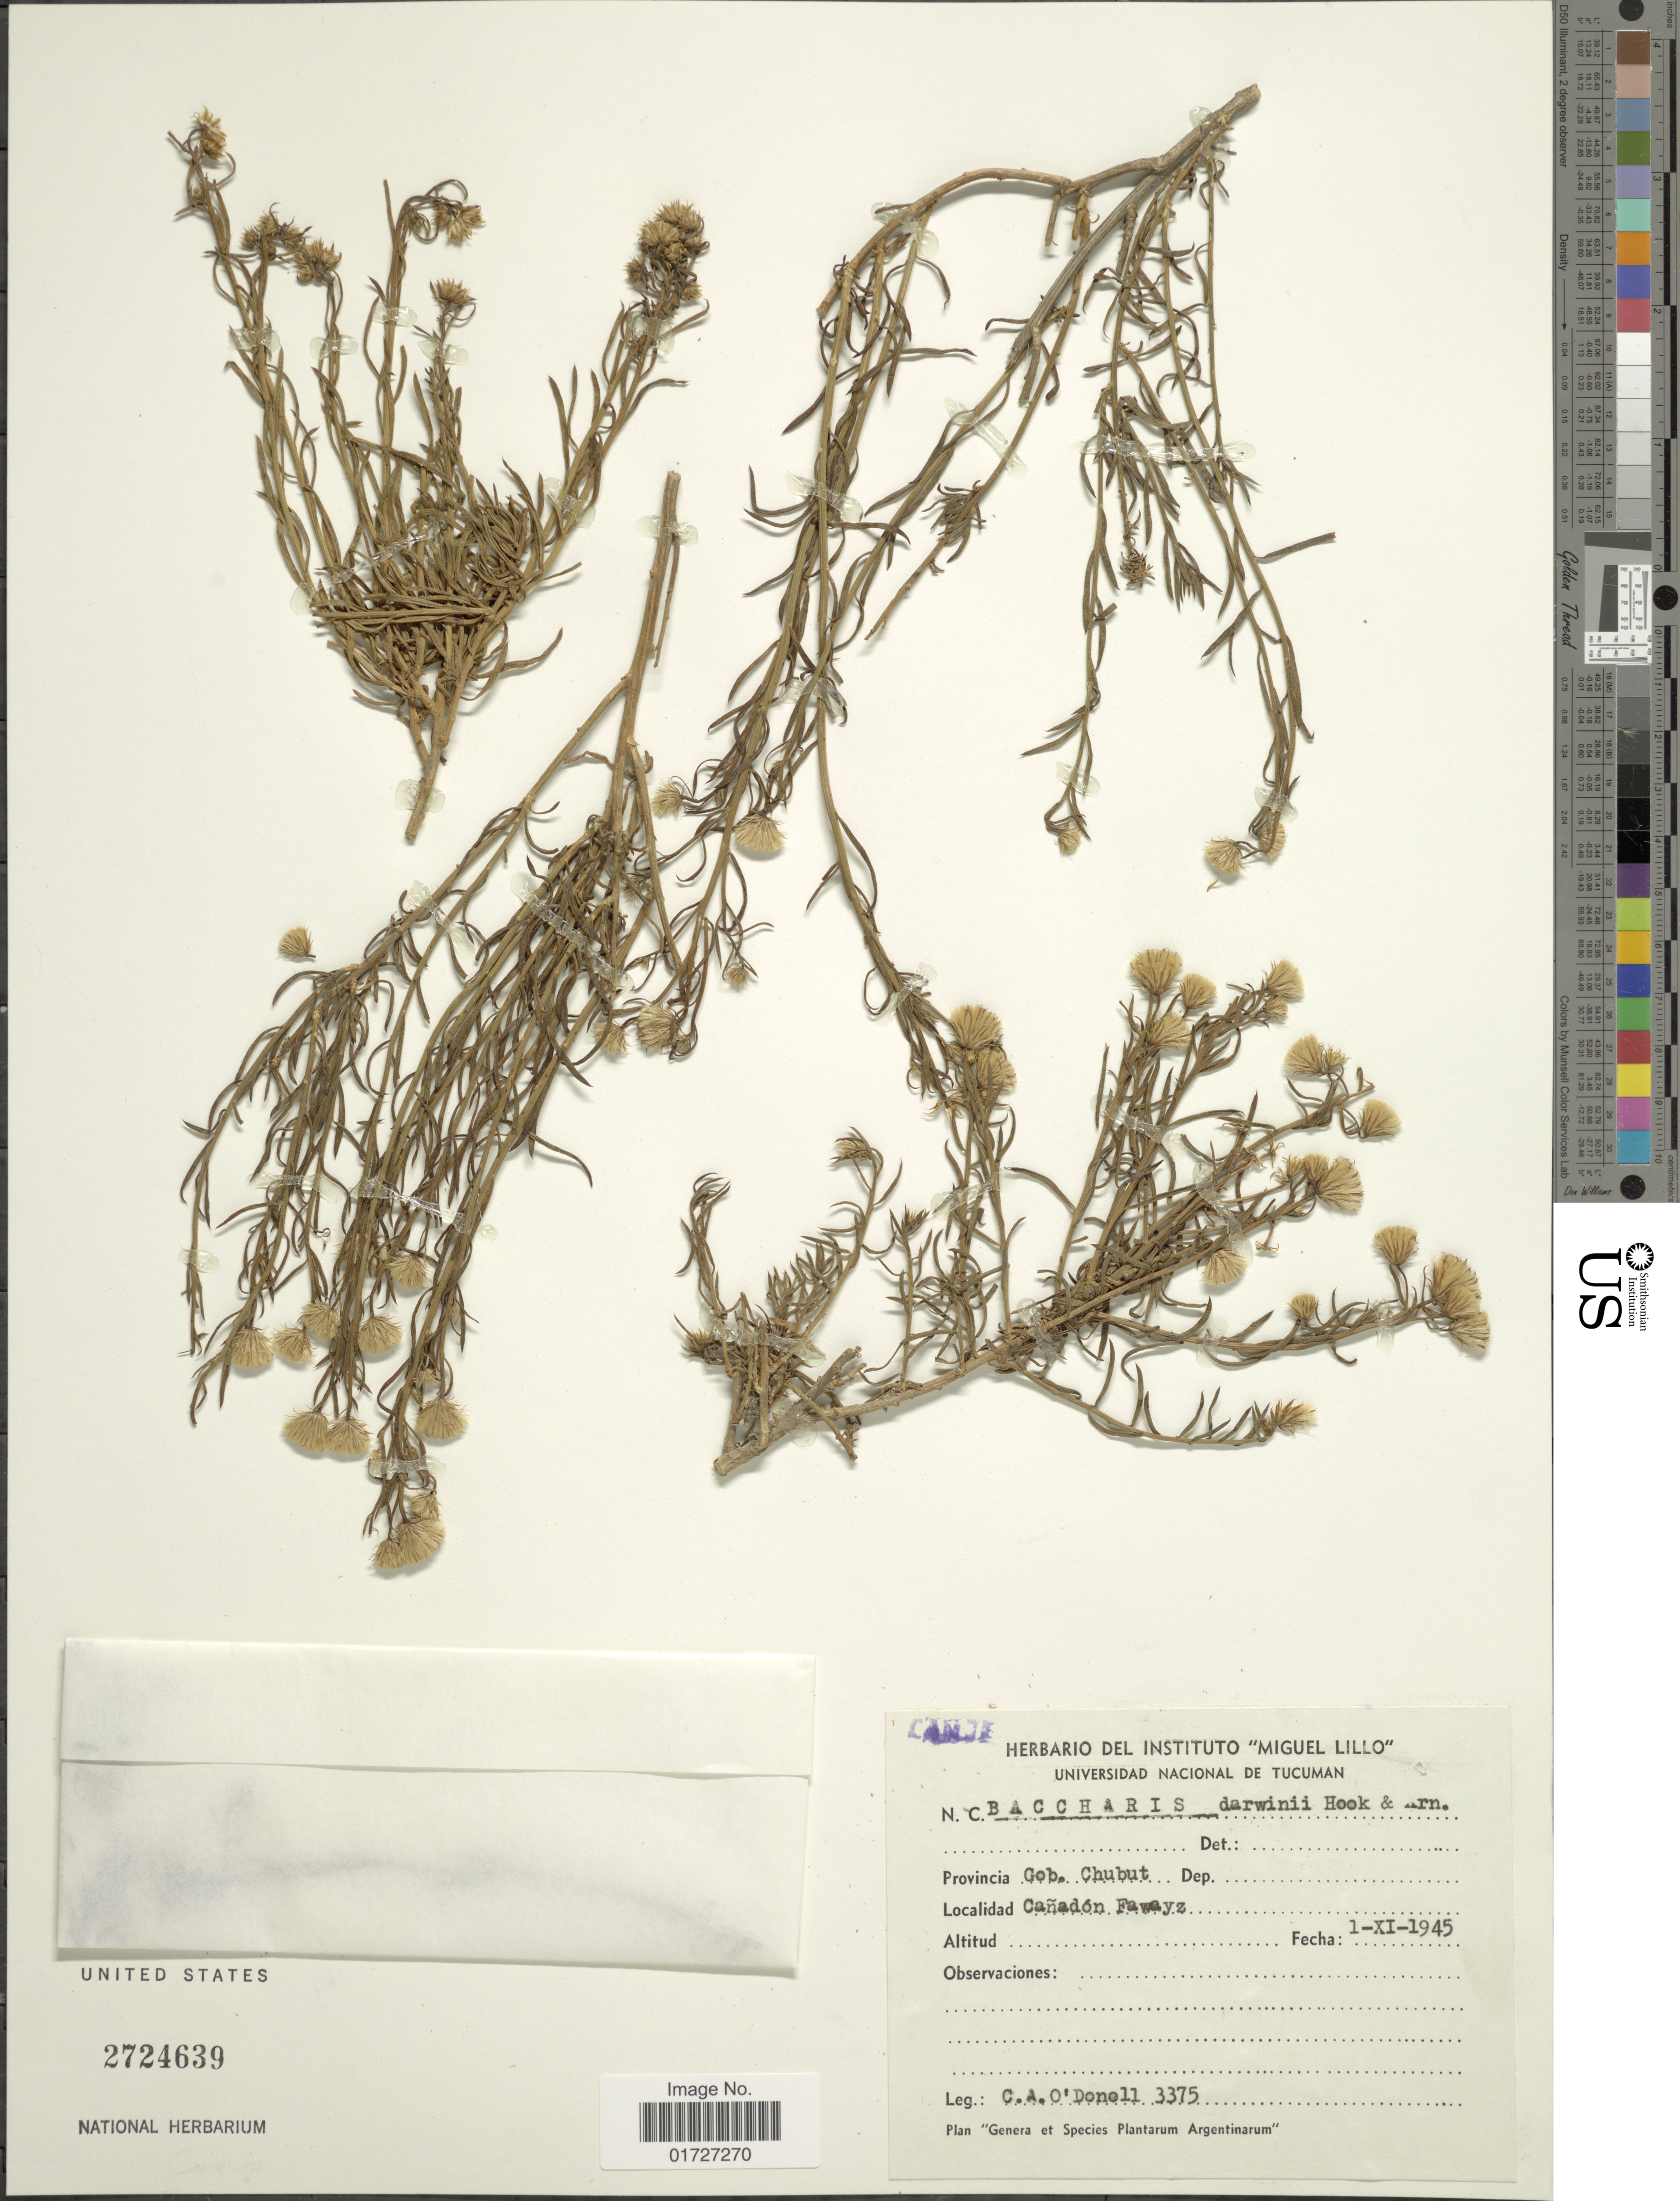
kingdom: Plantae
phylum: Tracheophyta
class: Magnoliopsida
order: Asterales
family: Asteraceae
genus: Baccharis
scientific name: Baccharis darwinii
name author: Hook. & Arn.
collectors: C. A. O'Donell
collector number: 3375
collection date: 1945-11-01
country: Argentina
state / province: Chubut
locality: Canadon Fawayz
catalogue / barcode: US 2724639